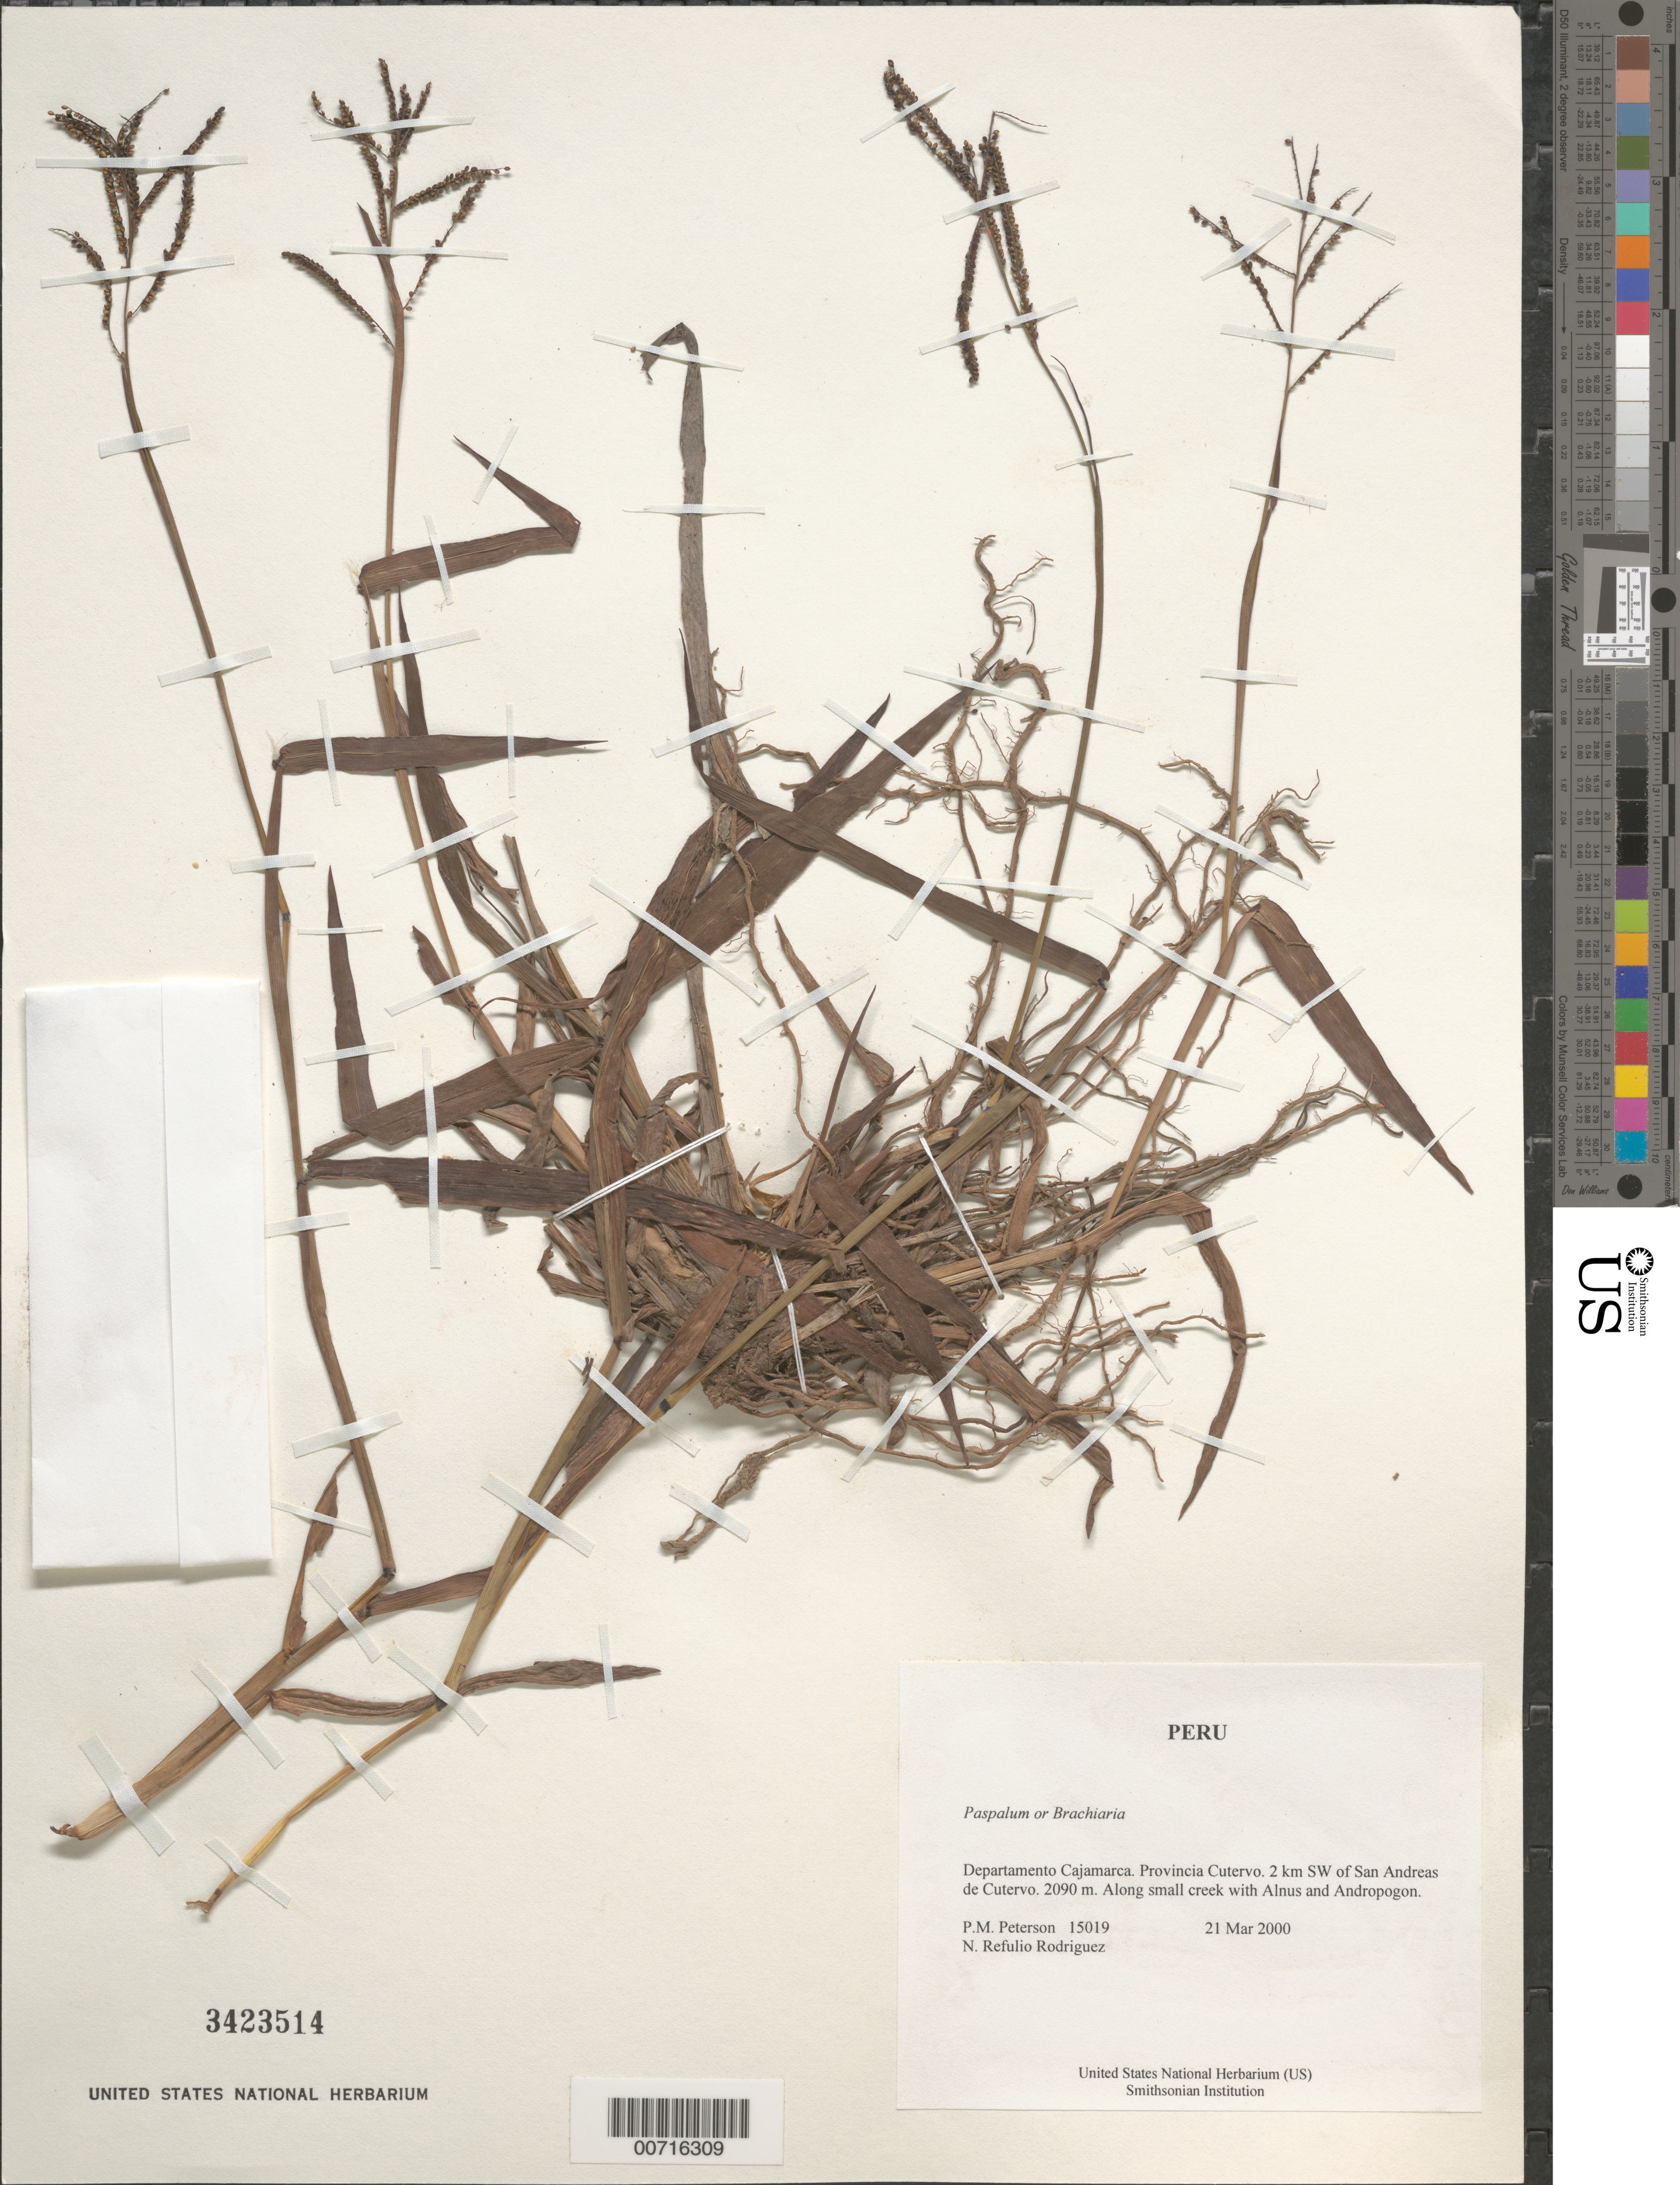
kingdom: Plantae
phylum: Tracheophyta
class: Liliopsida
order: Poales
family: Poaceae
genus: Paspalum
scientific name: Paspalum sp.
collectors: P. M. Peterson & N. Refulio-Rodríguez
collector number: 15019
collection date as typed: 21 Mar 2000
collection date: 2000-03-21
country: Peru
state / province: Cajamarca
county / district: Cutervo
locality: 2 km SW of San Andreas de Cutervo.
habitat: Along small creek with Alnus and Andropogon.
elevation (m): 2090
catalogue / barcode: US 3423514